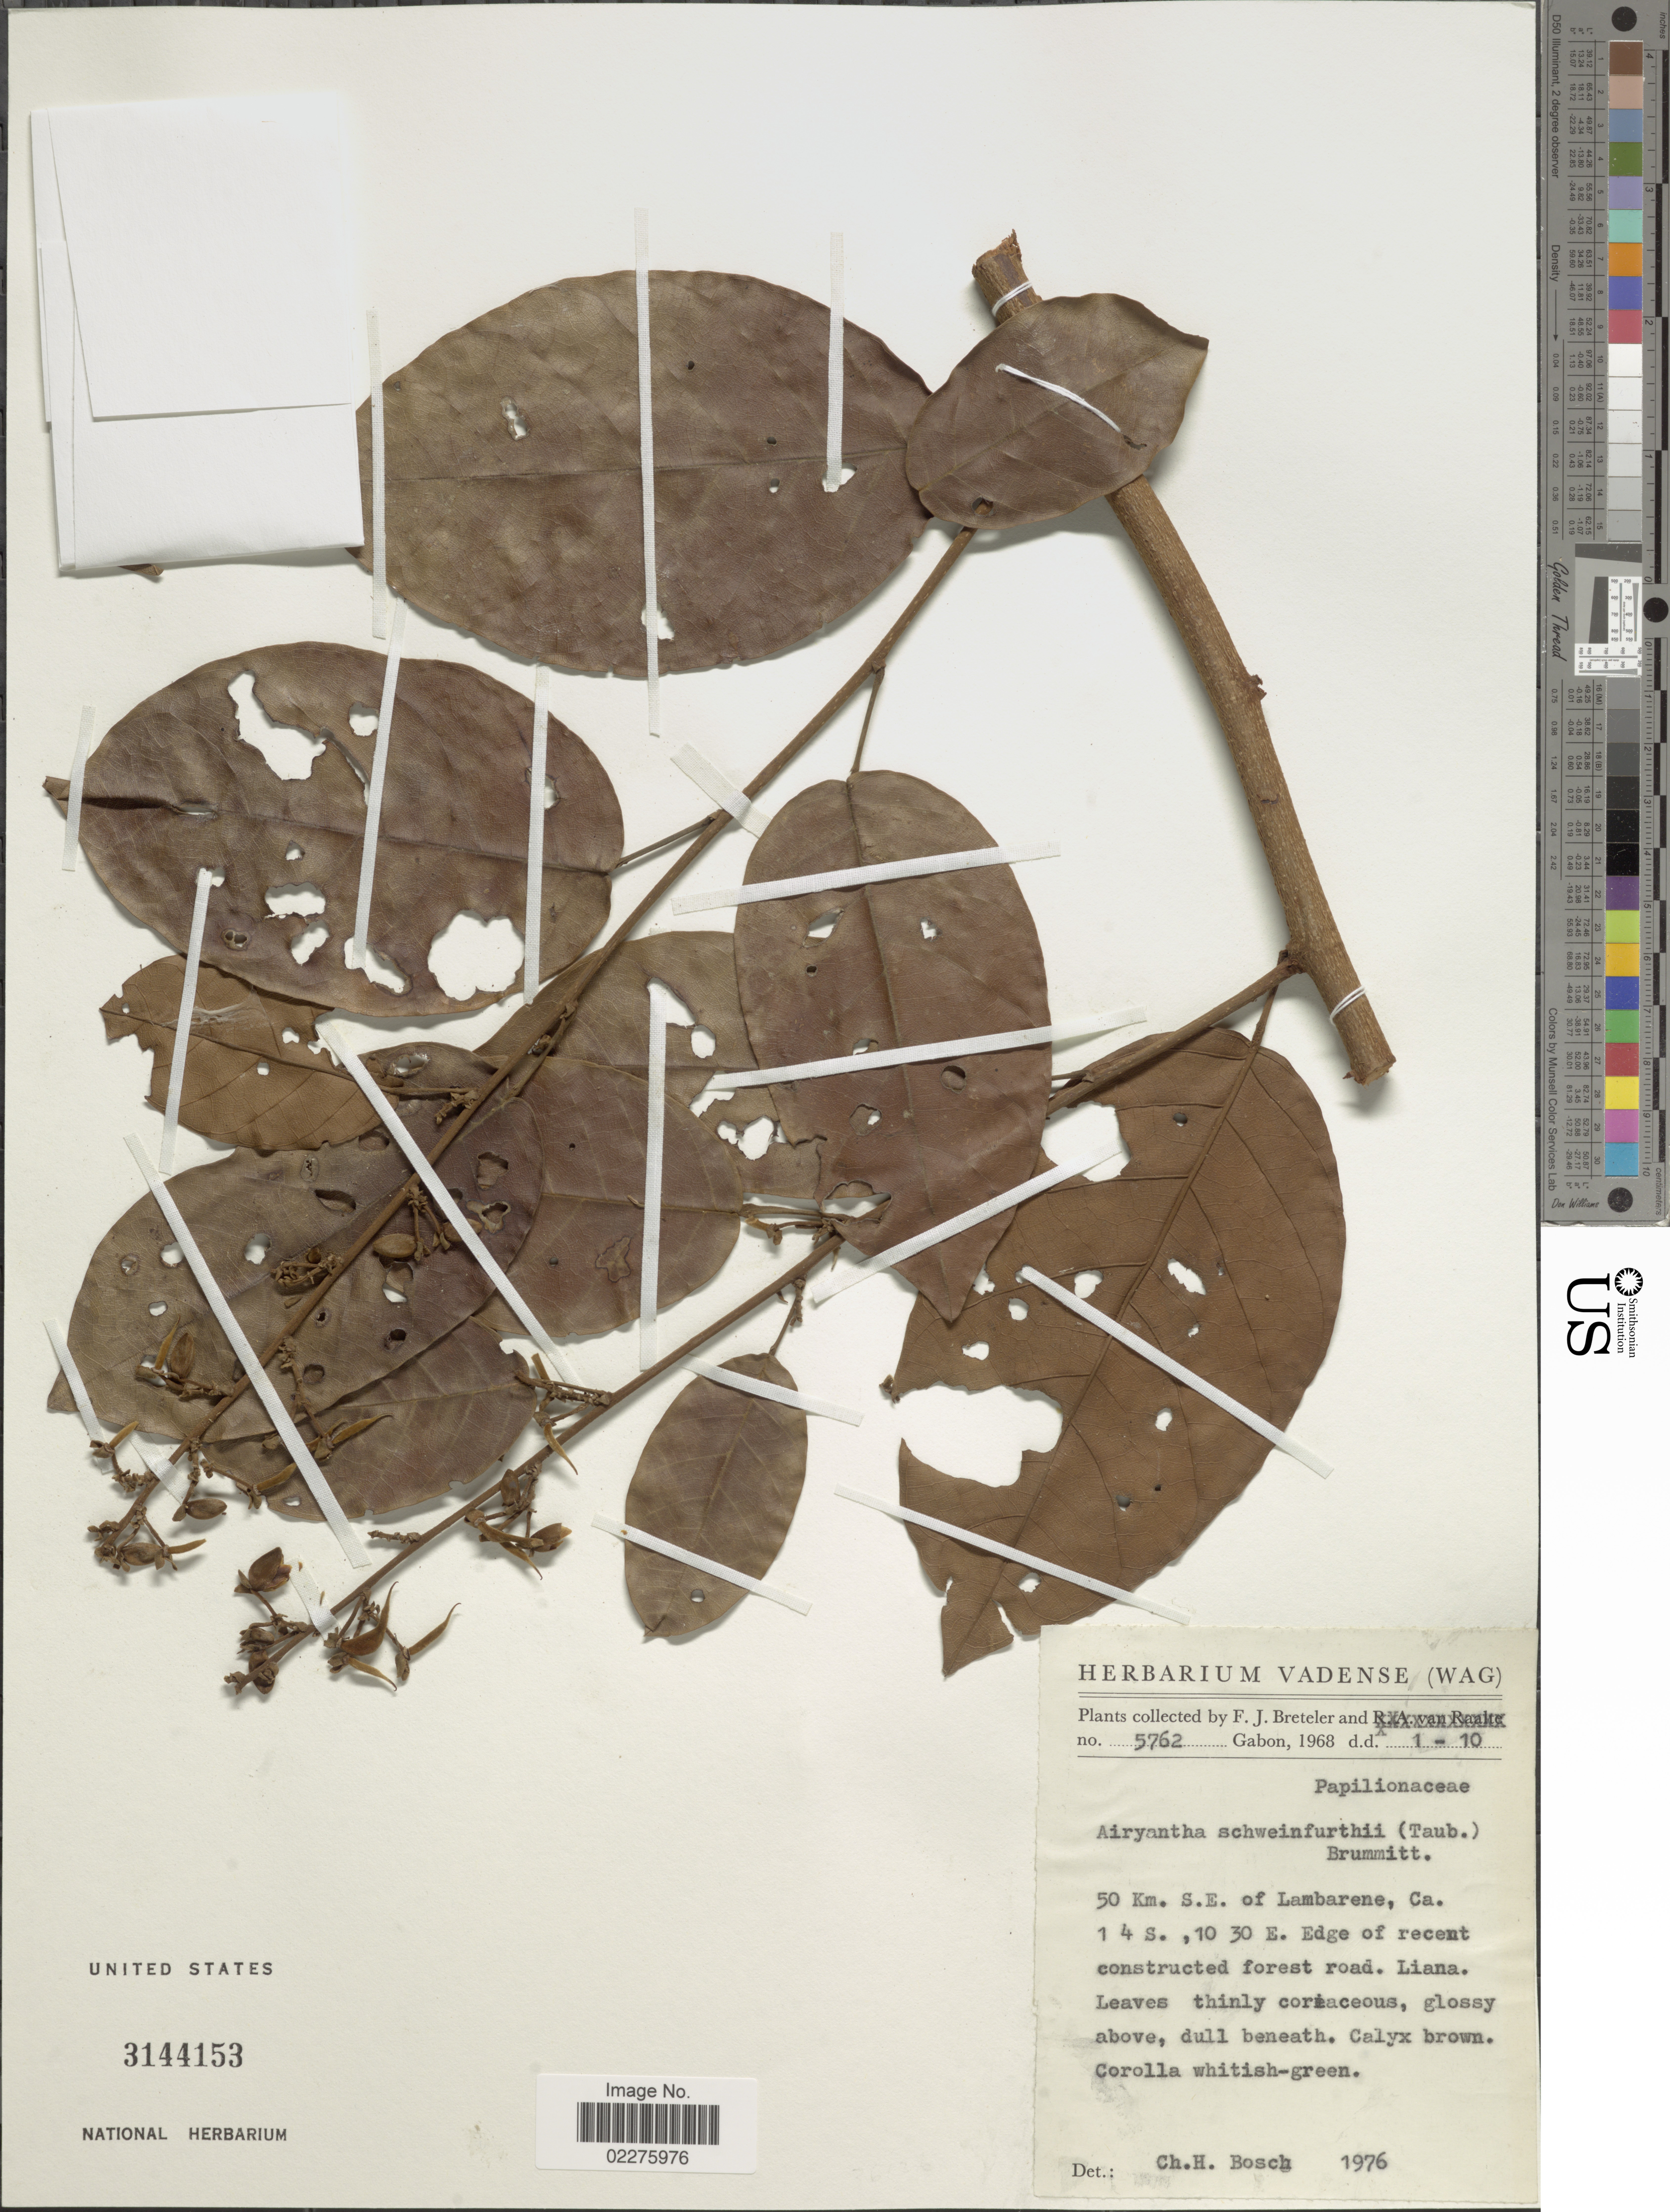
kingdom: Plantae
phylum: Tracheophyta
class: Magnoliopsida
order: Fabales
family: Fabaceae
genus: Airyantha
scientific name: Airyantha schweinfurthii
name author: (Taub.) Brummitt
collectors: F. J. Breteler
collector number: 5762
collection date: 1968-10-01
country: Gabon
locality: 50 km S.E. of Lambarene,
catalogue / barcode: US 3144153